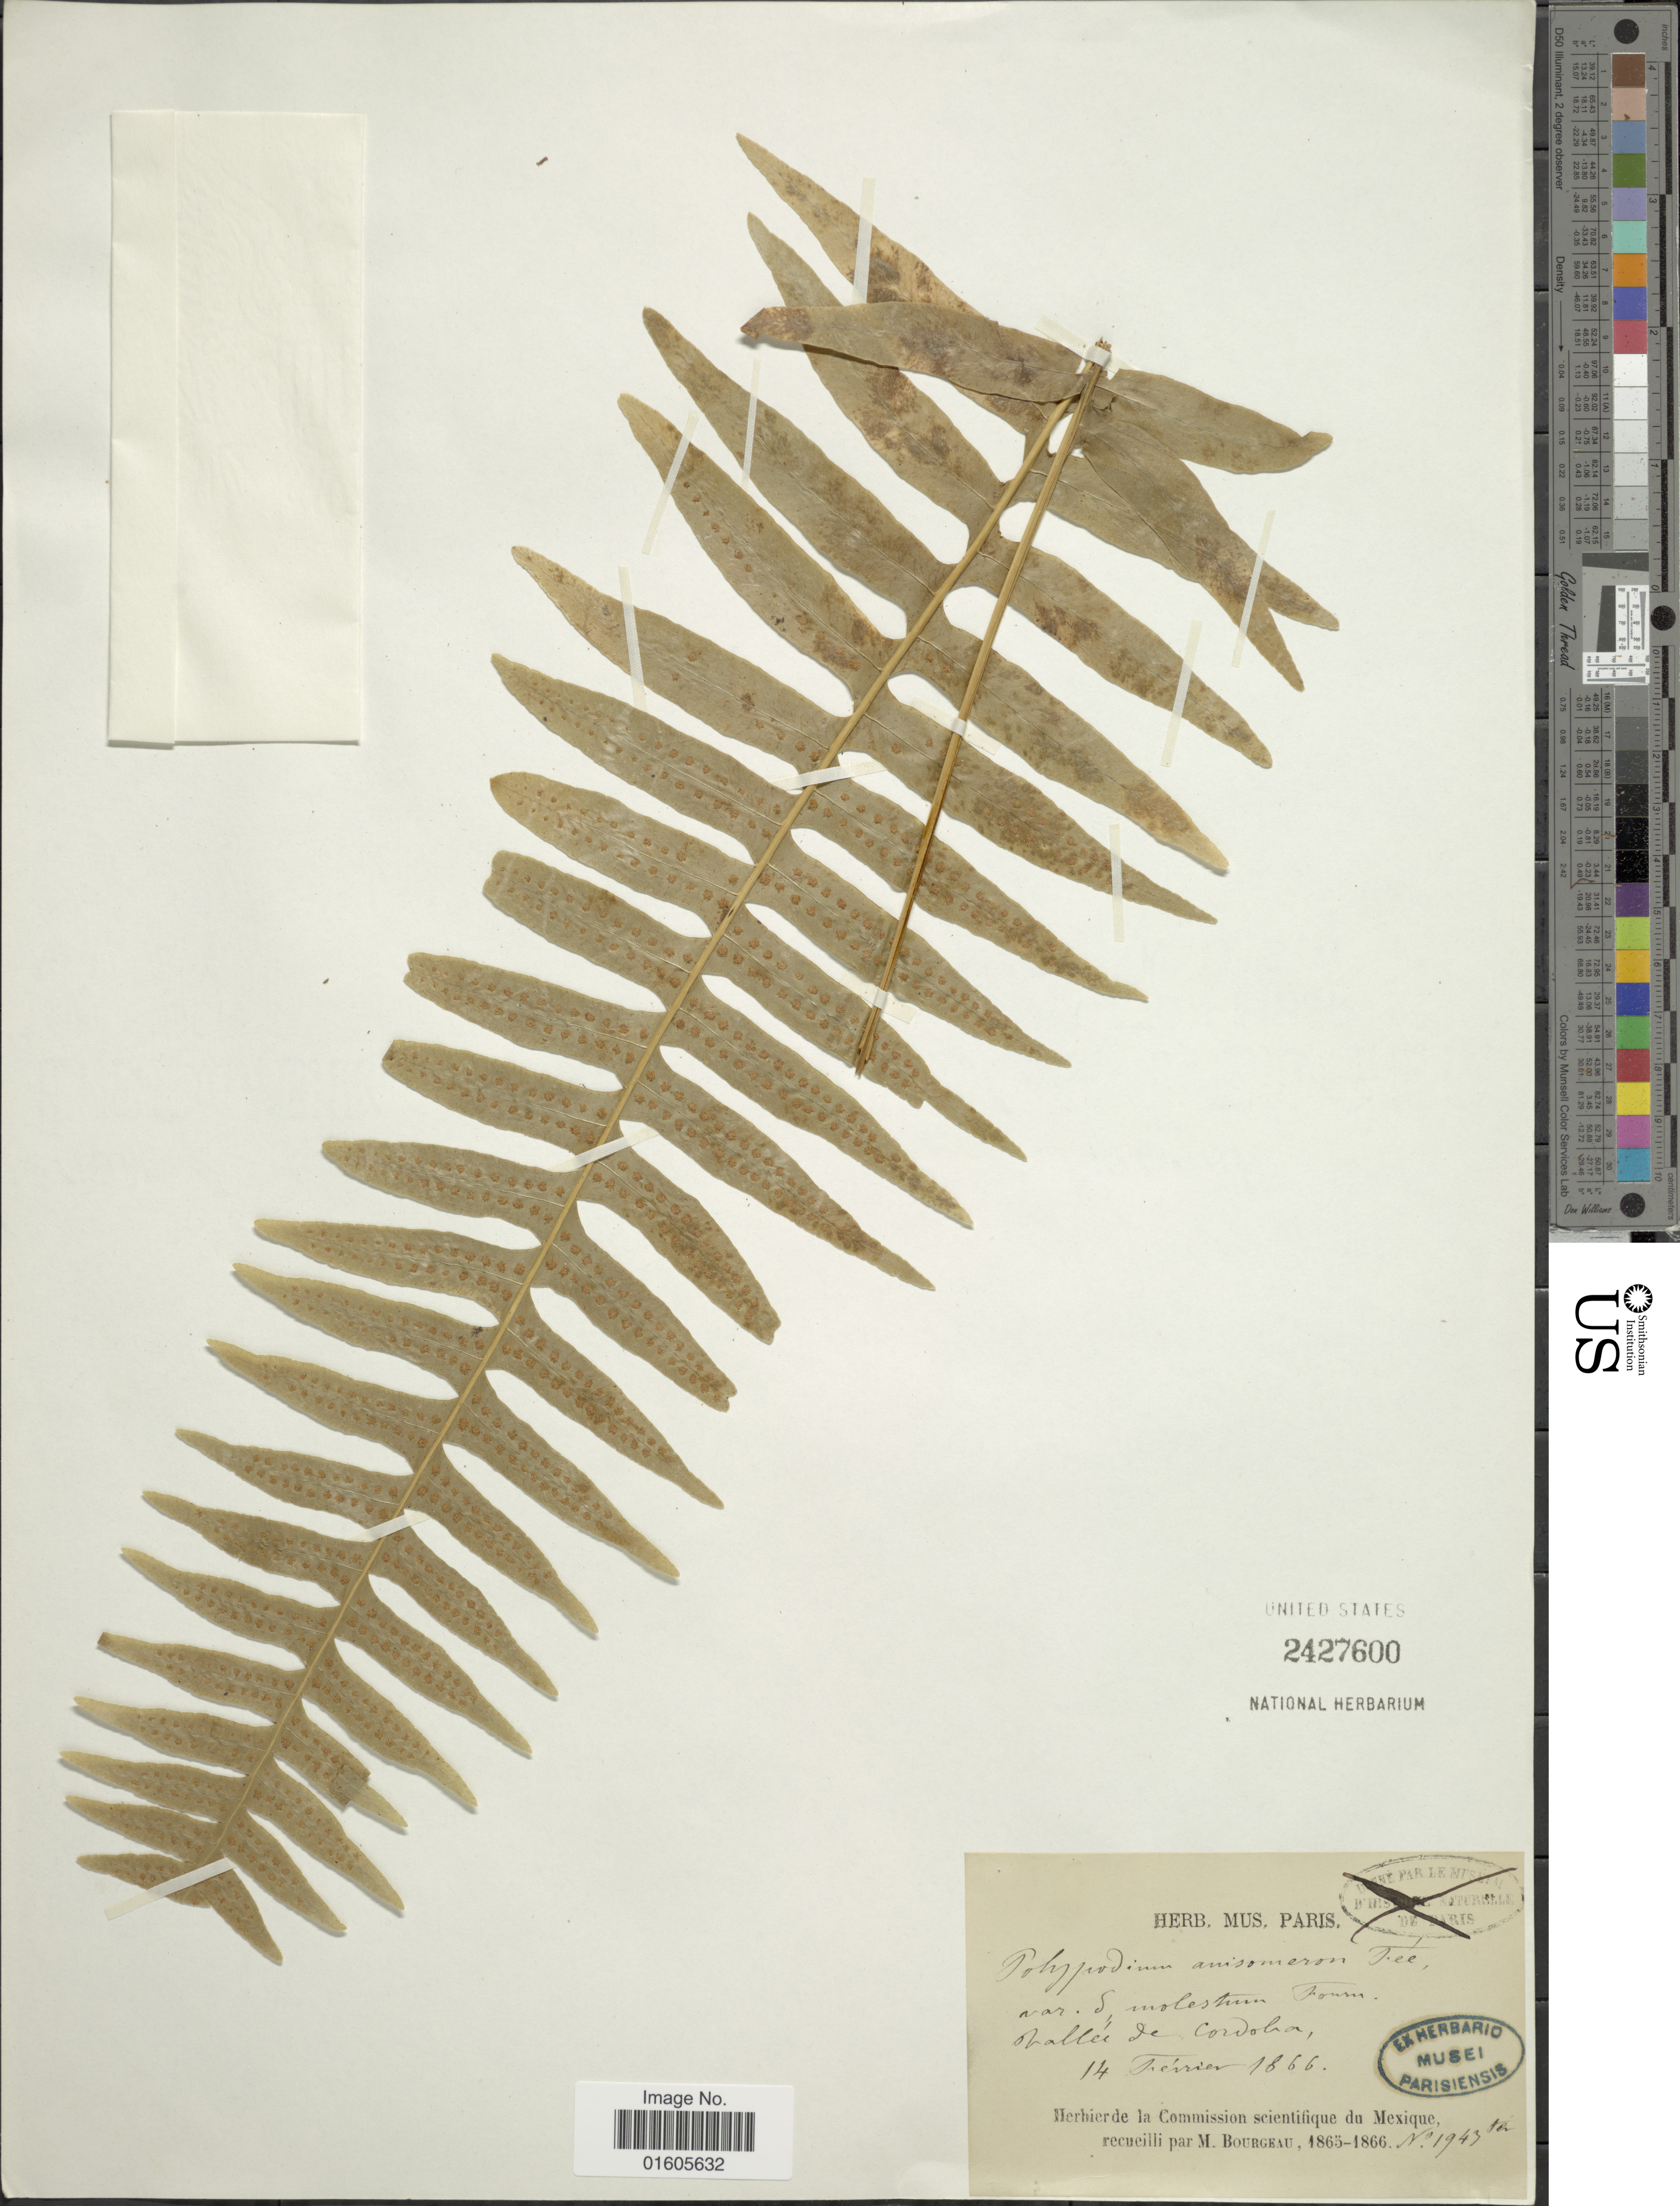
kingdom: Plantae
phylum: Tracheophyta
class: Polypodiopsida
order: Polypodiales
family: Polypodiaceae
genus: Serpocaulon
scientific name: Serpocaulon sp.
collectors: M. Bourgeau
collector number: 1943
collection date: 1866-02-14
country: Mexico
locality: Vallée de Cordoba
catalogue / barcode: US 2427600